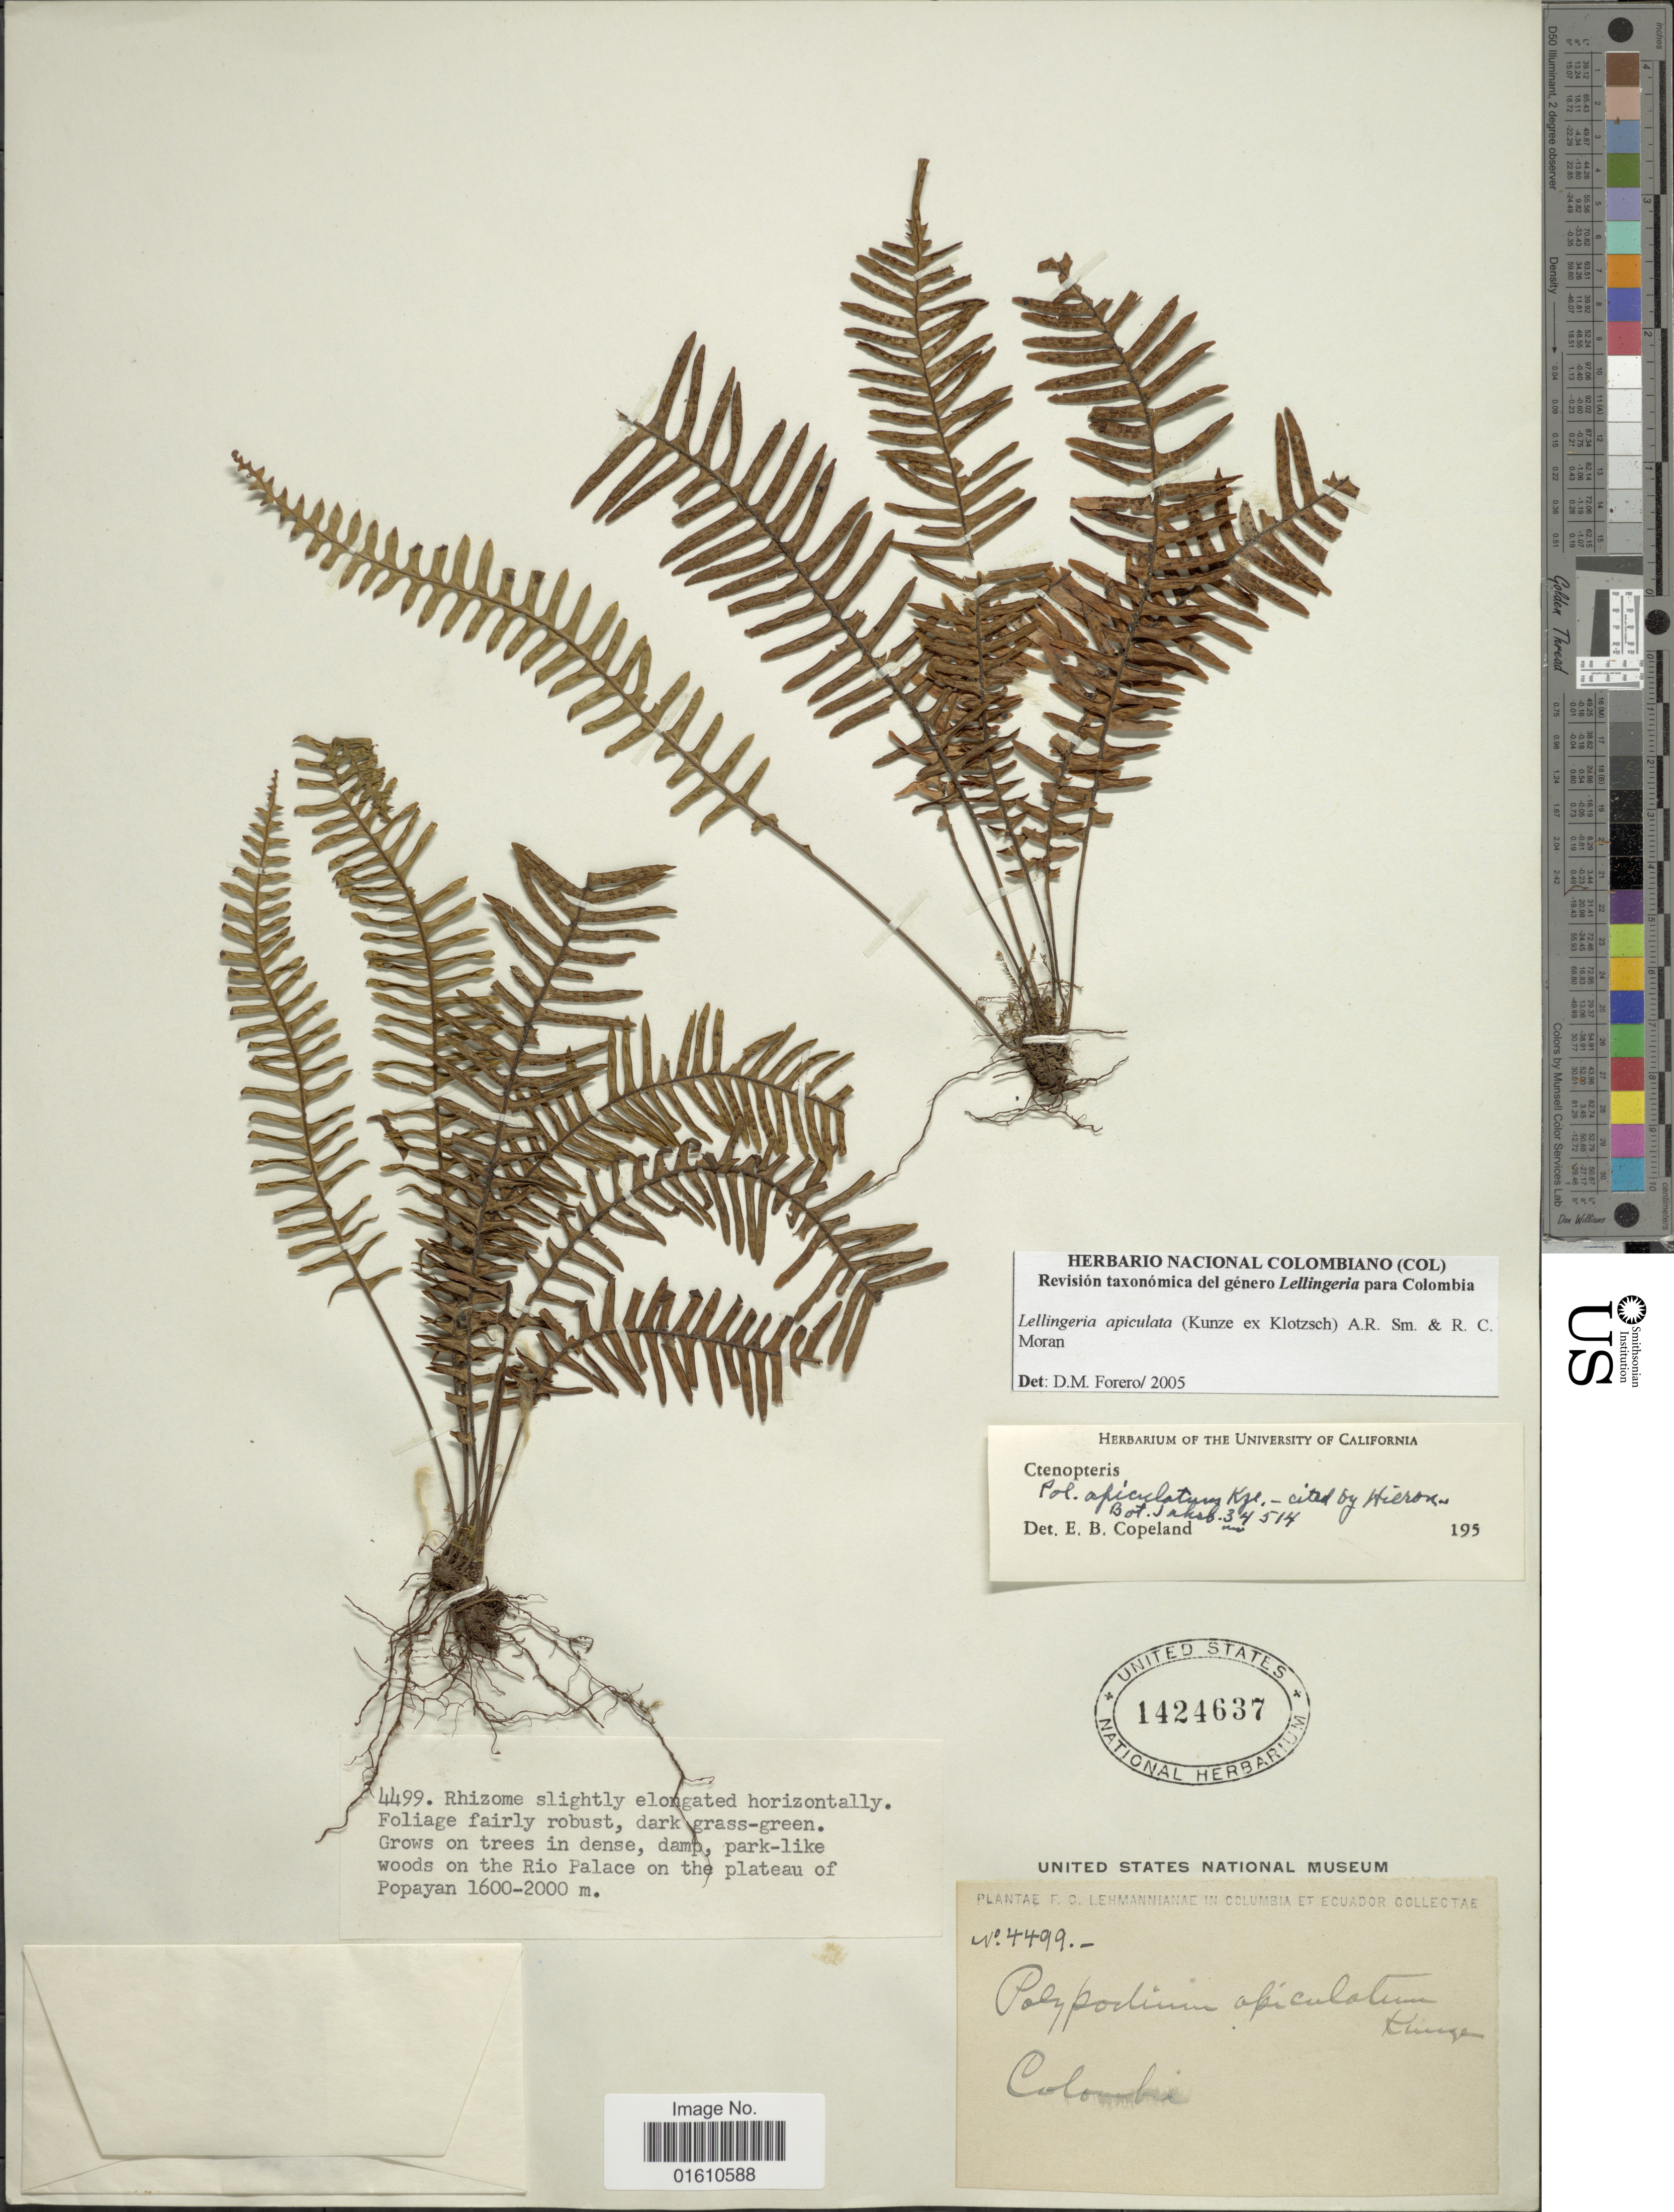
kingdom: Plantae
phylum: Tracheophyta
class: Polypodiopsida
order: Polypodiales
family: Polypodiaceae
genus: Lellingeria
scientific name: Lellingeria apiculata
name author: (Kunze ex Klotzsch) A.R. Sm. & R.C. Moran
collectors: F. C. Lehmann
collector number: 449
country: Colombia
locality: On the Rio Palace on the plateau of Popayan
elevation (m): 1600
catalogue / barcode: US 1424637